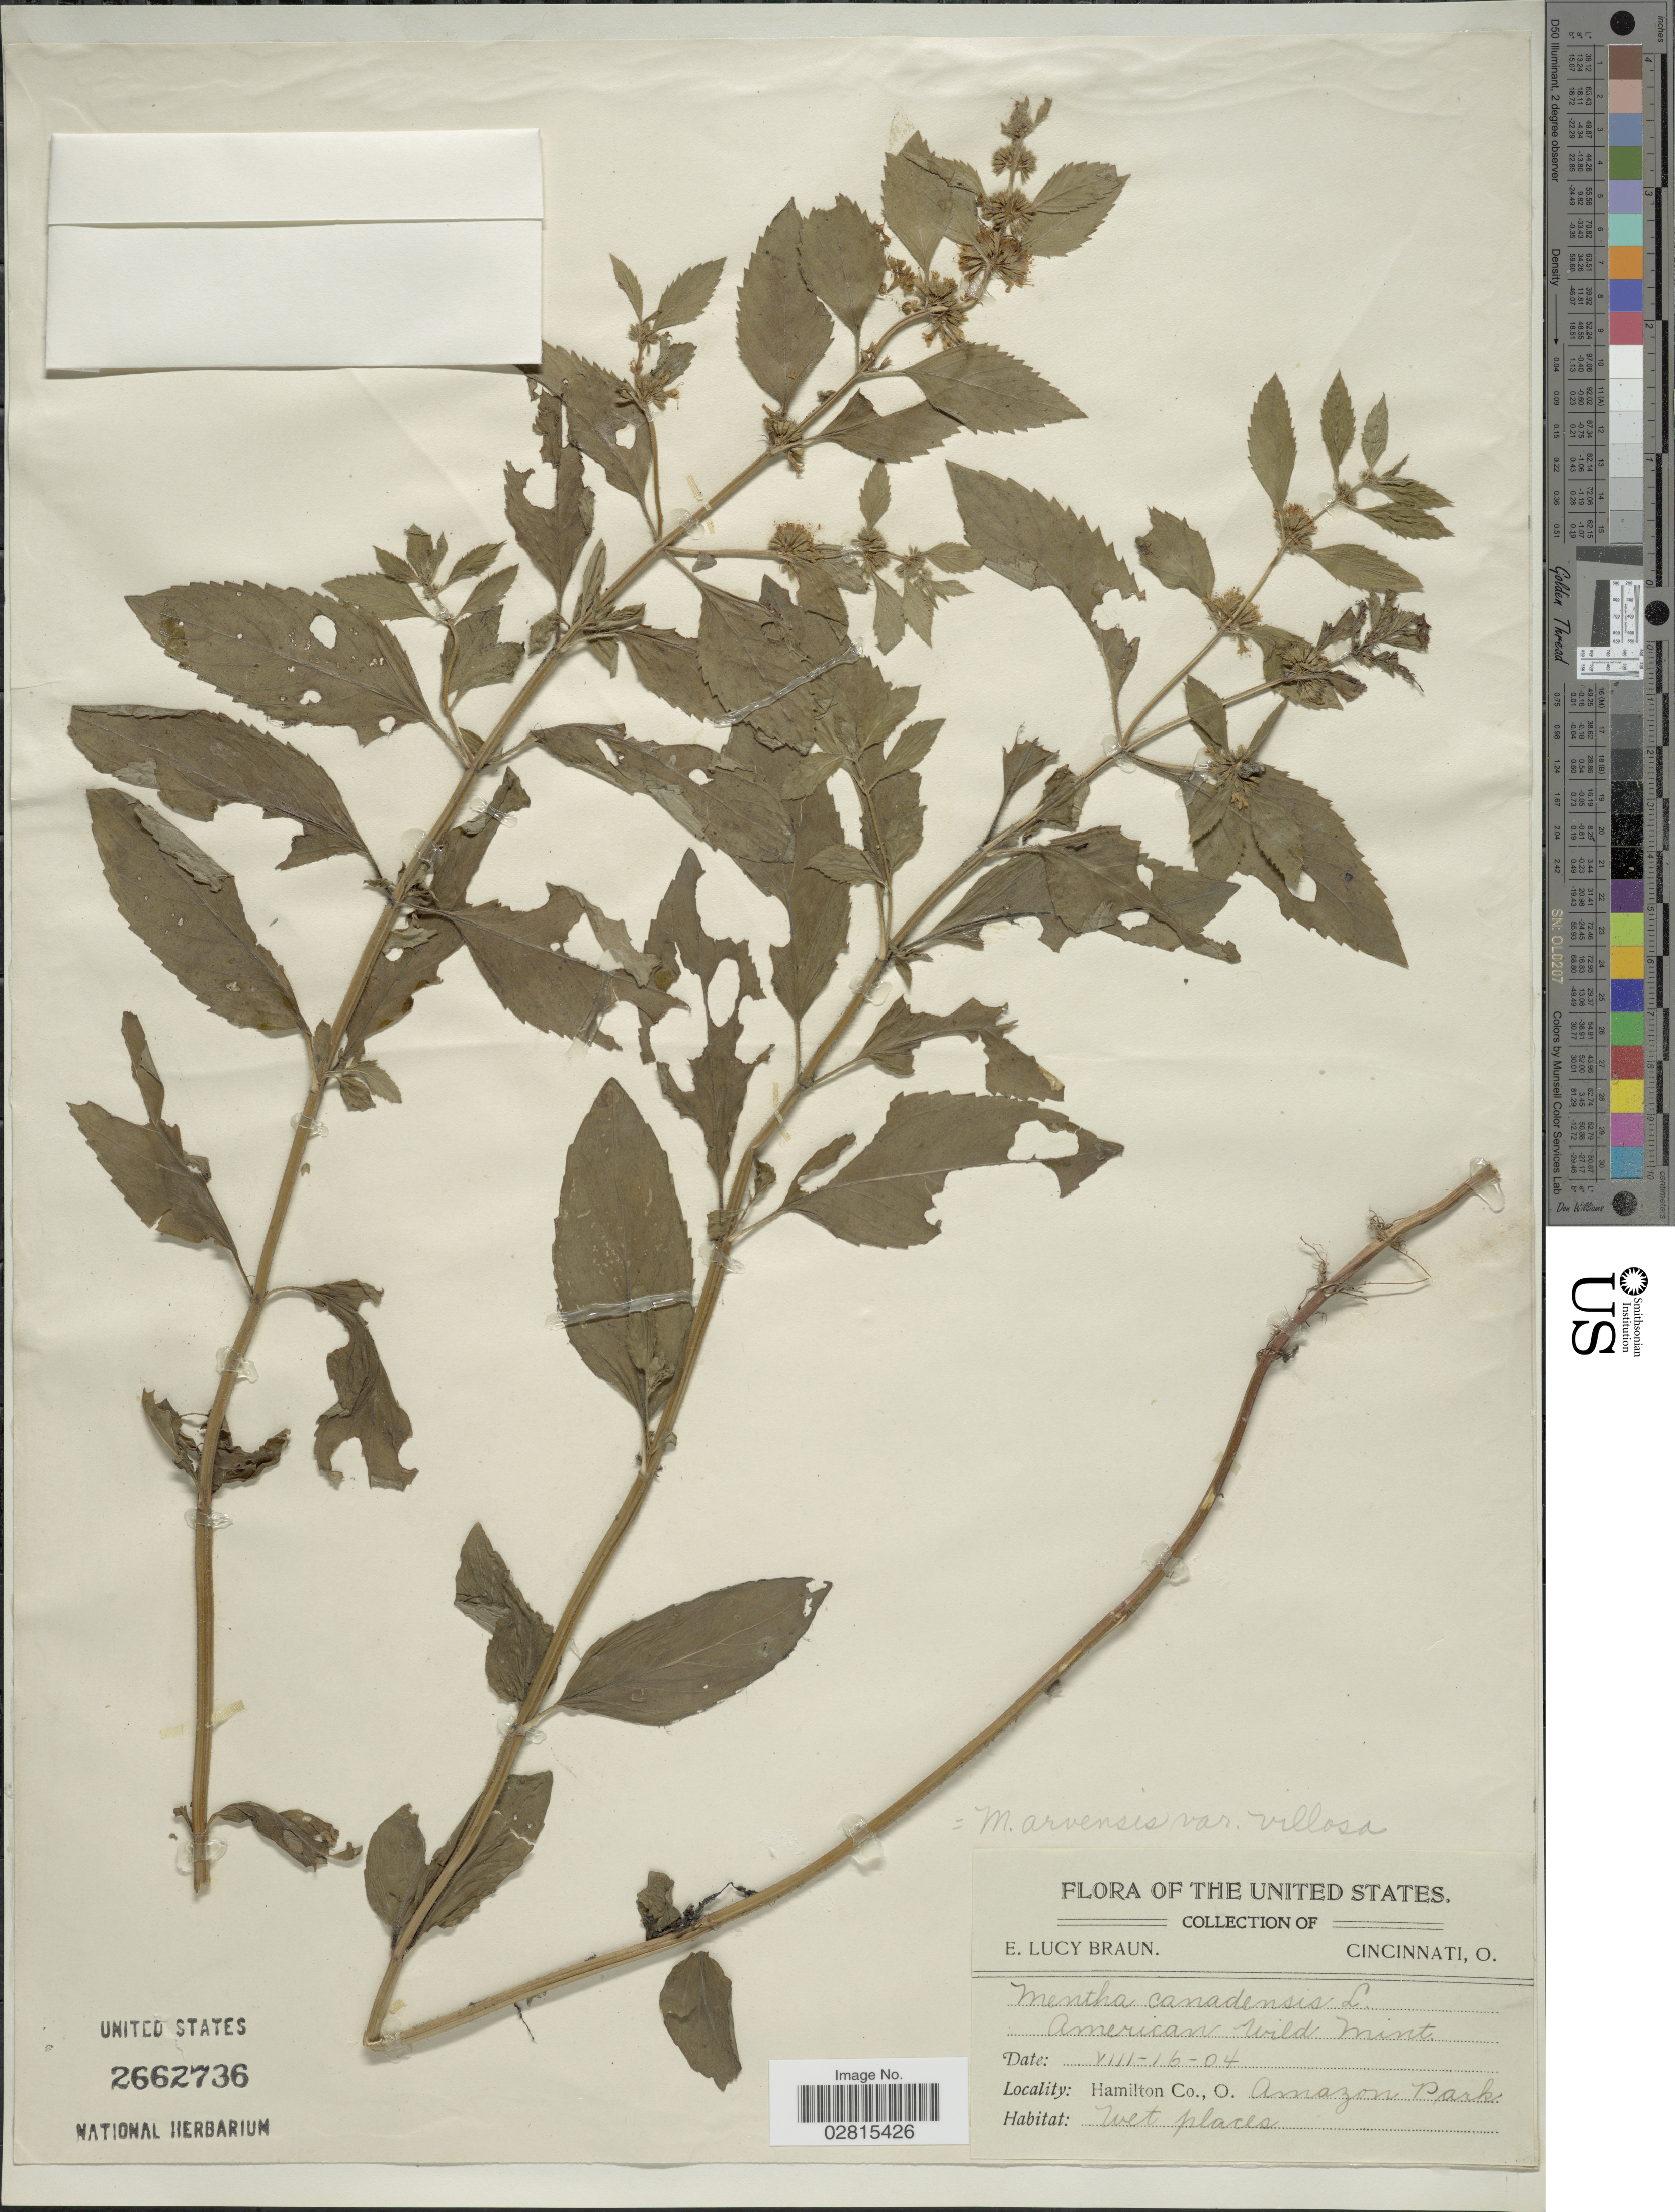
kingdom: Plantae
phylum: Tracheophyta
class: Magnoliopsida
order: Lamiales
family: Lamiaceae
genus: Mentha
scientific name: Mentha canadensis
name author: L.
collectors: E. L. Braun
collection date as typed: Transcribed d/m/y: 16/8/4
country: United States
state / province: Ohio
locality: Hamilton Co. Amazon Park.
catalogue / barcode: US 2662736